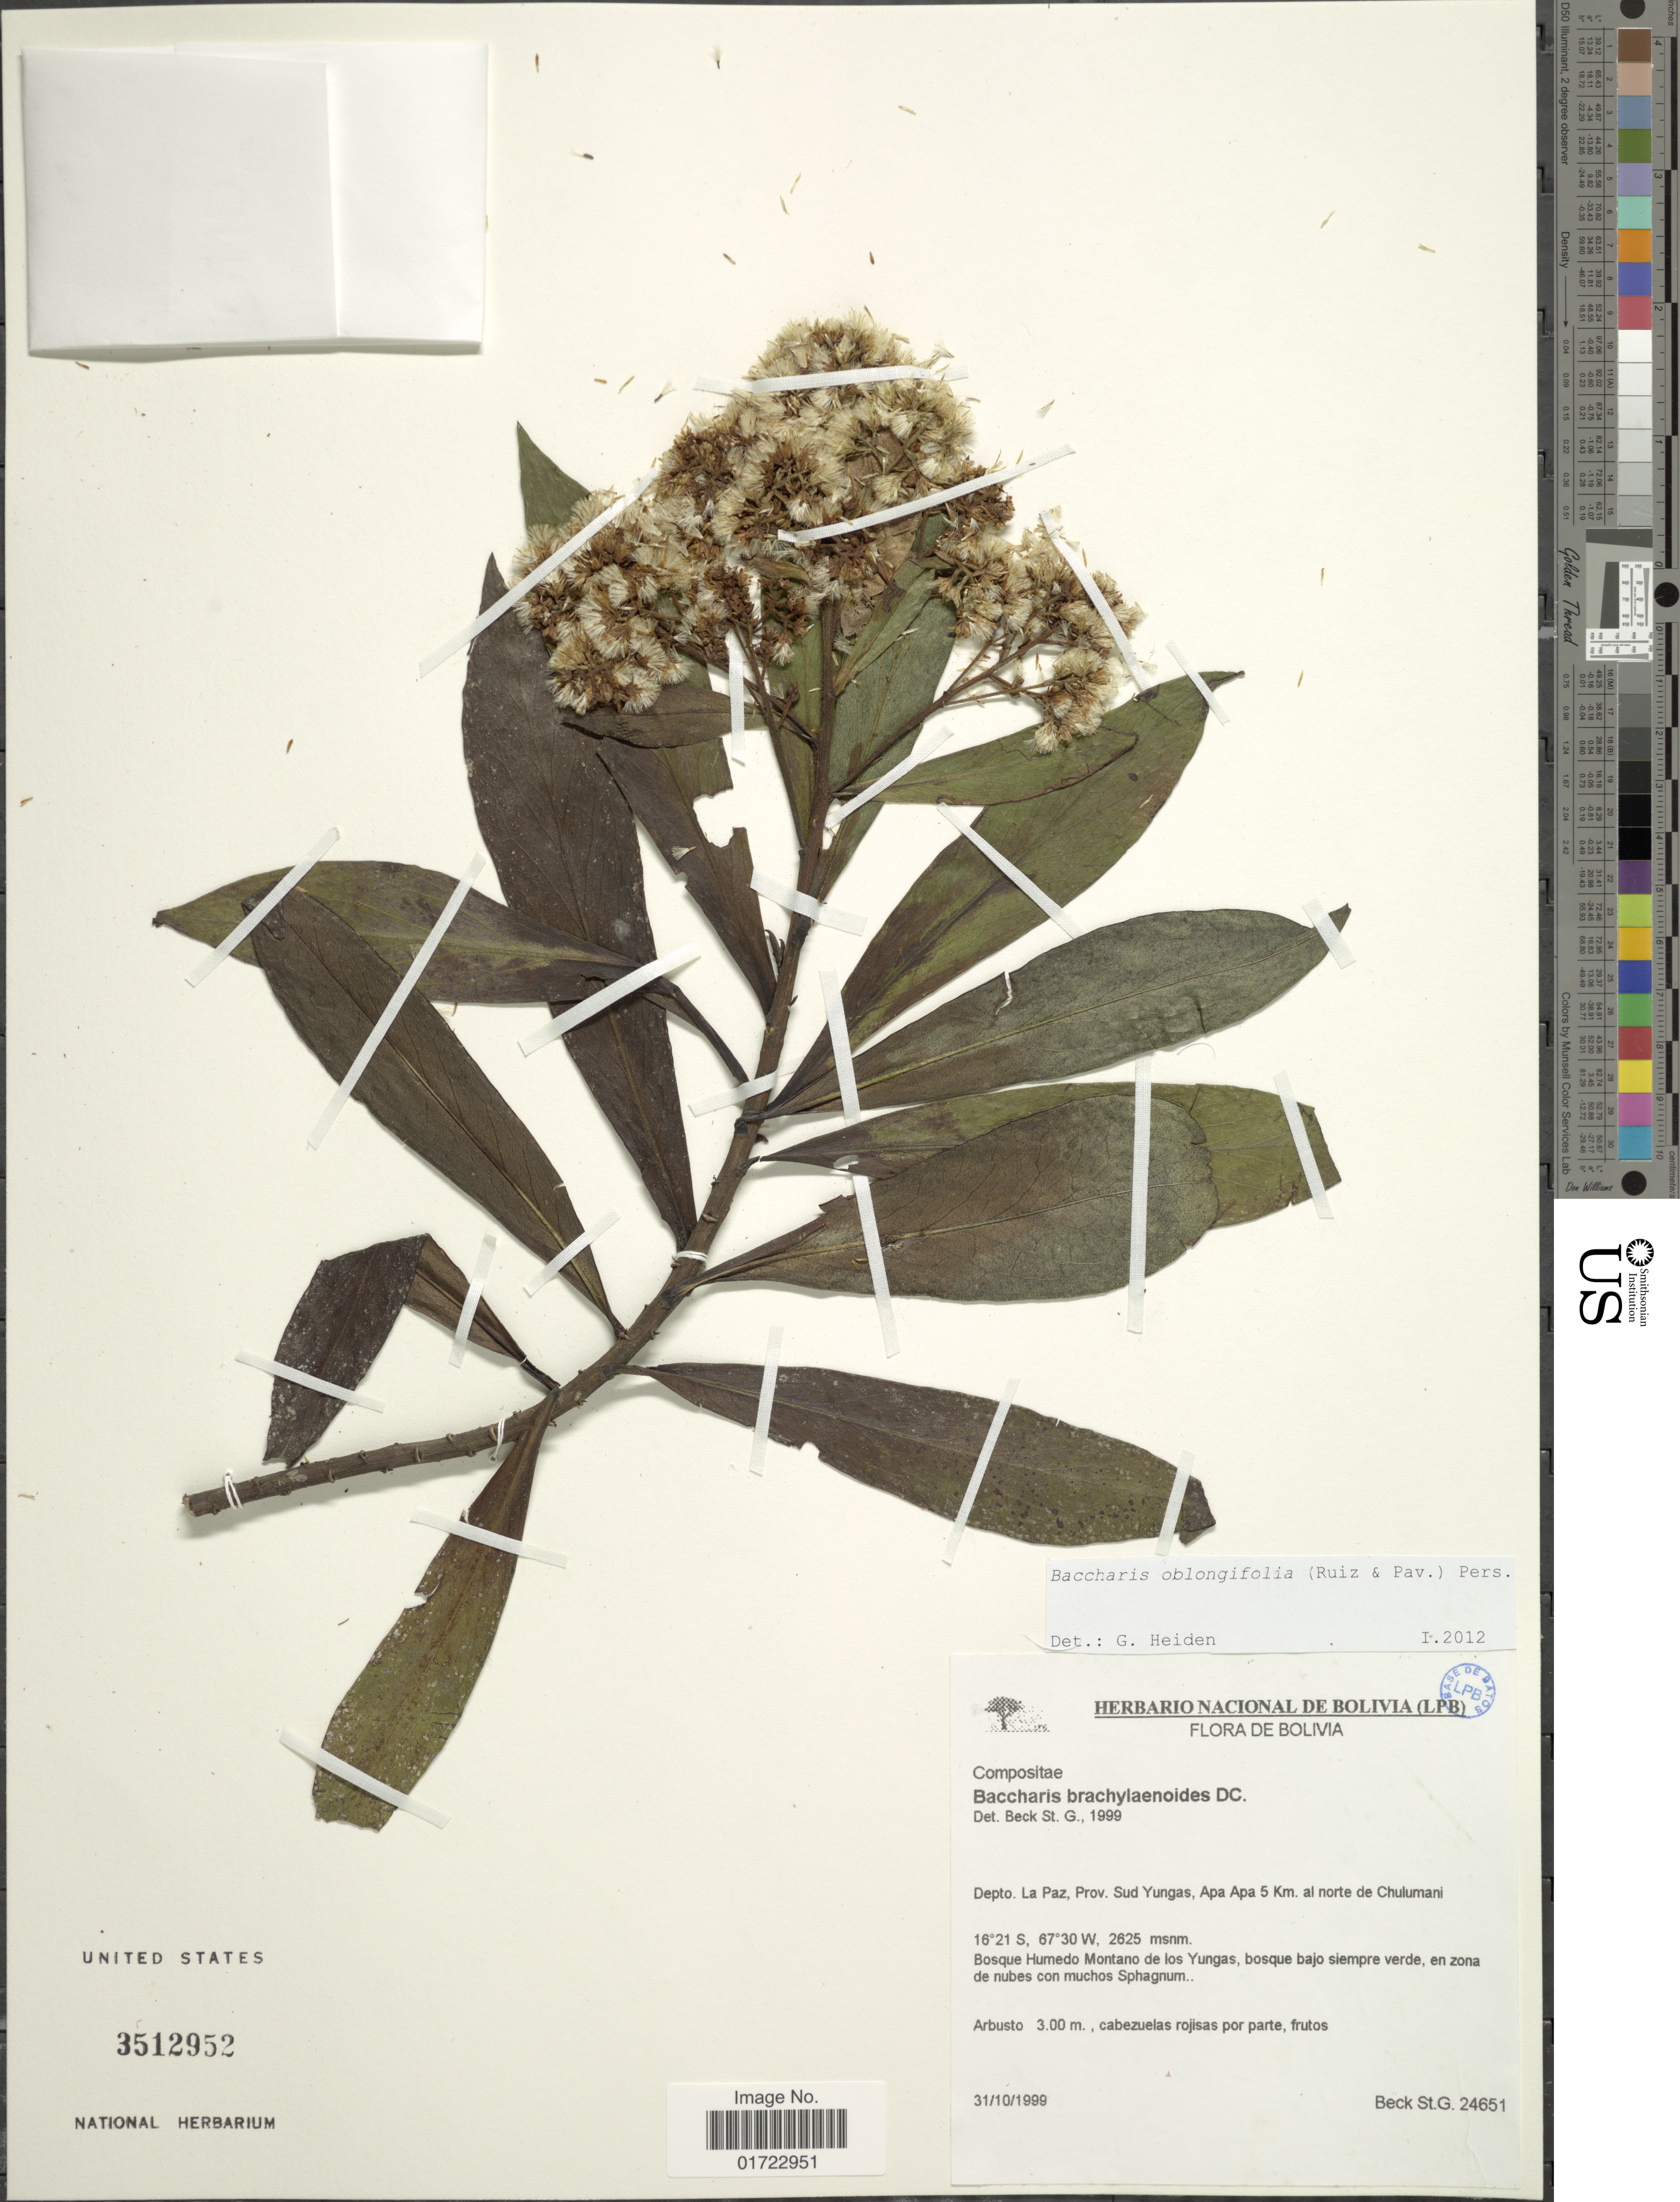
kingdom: Plantae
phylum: Tracheophyta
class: Magnoliopsida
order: Asterales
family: Asteraceae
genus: Baccharis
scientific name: Baccharis oblongifolia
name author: (Ruiz & Pav.) Pers.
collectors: S. G. Beck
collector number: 24651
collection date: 1999-10-31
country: Bolivia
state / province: La Paz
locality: Prov. Sud Yungas, Apa Apa 5 Km. al norte de Chulumani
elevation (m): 2625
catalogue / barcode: US 3512952